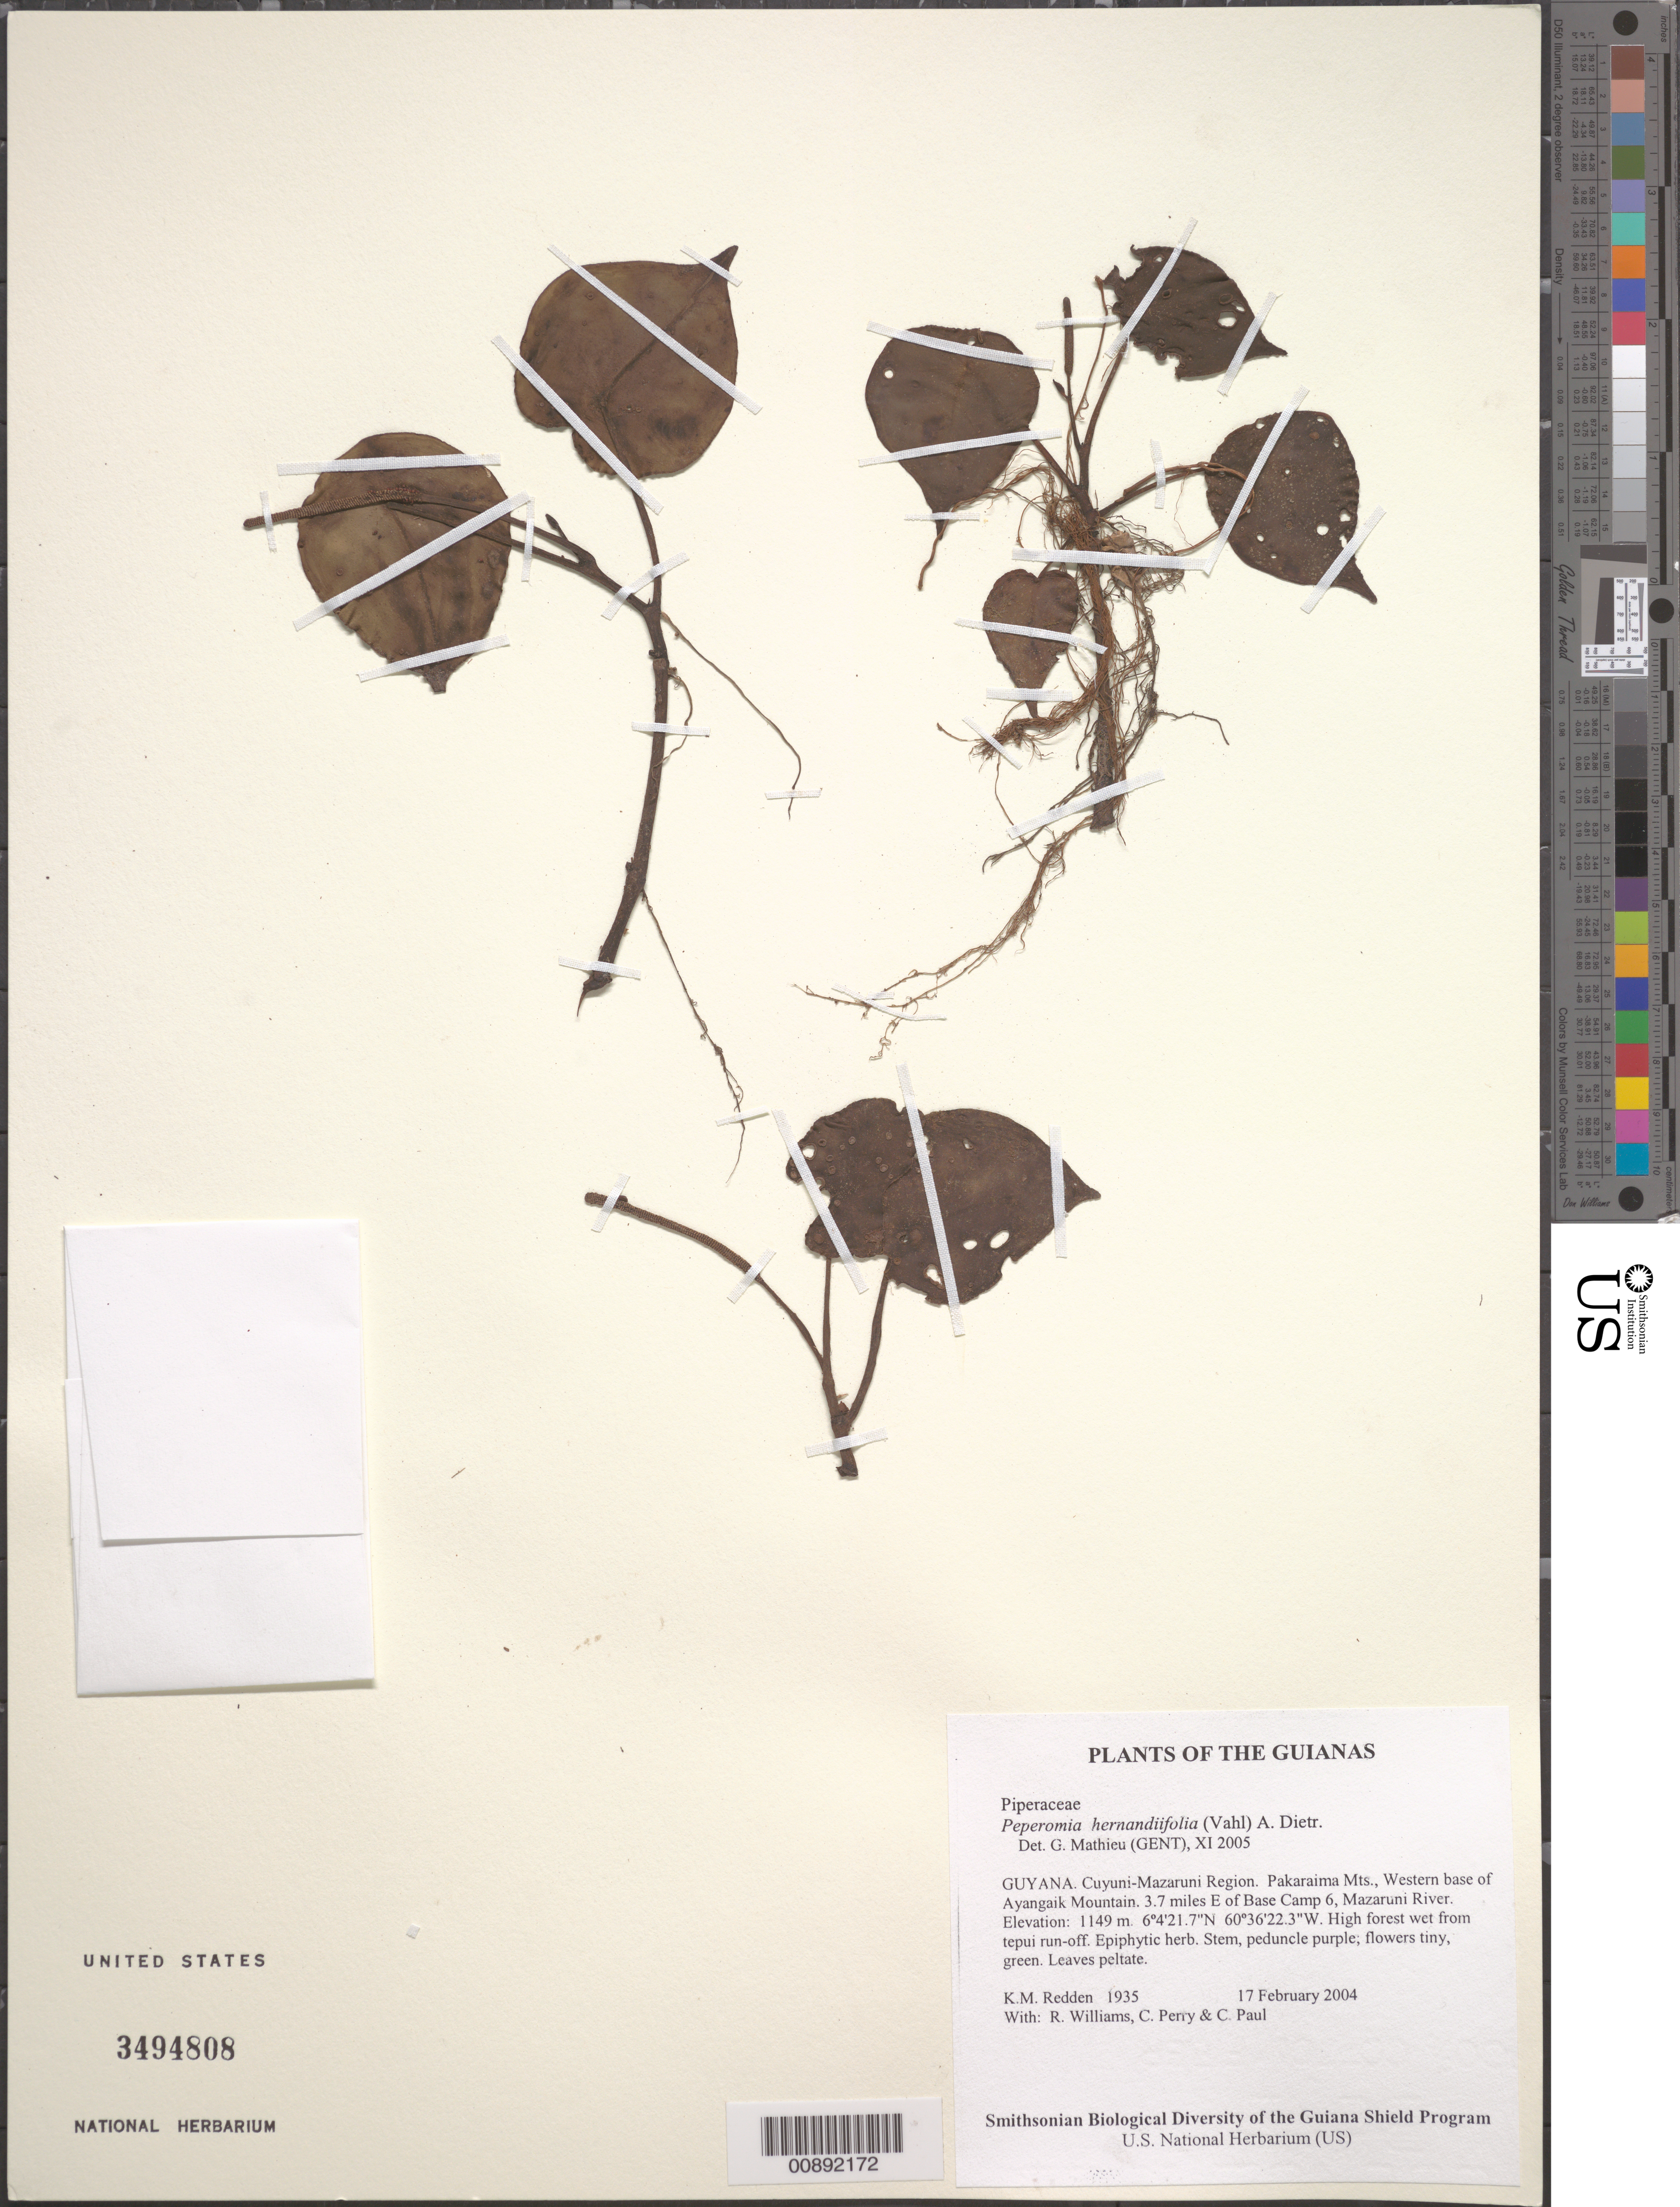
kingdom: Plantae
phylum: Tracheophyta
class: Magnoliopsida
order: Piperales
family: Piperaceae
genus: Peperomia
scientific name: Peperomia hernandiifolia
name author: (Vahl) A. Dietr.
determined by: Mathieu, Guido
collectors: K. M. Redden, R. Williams, C. Perry & C. Paul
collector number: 1935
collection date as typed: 17 February 2004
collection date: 2004-02-17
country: Guyana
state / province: Cuyuni-Mazaruni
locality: Pakaraima Mts., Western base of Ayangaik Mountain. 3.7 miles E of Base Camp 6, Mazaruni River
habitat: High forest wet from tepui run-off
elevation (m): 1149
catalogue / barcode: US 3494808